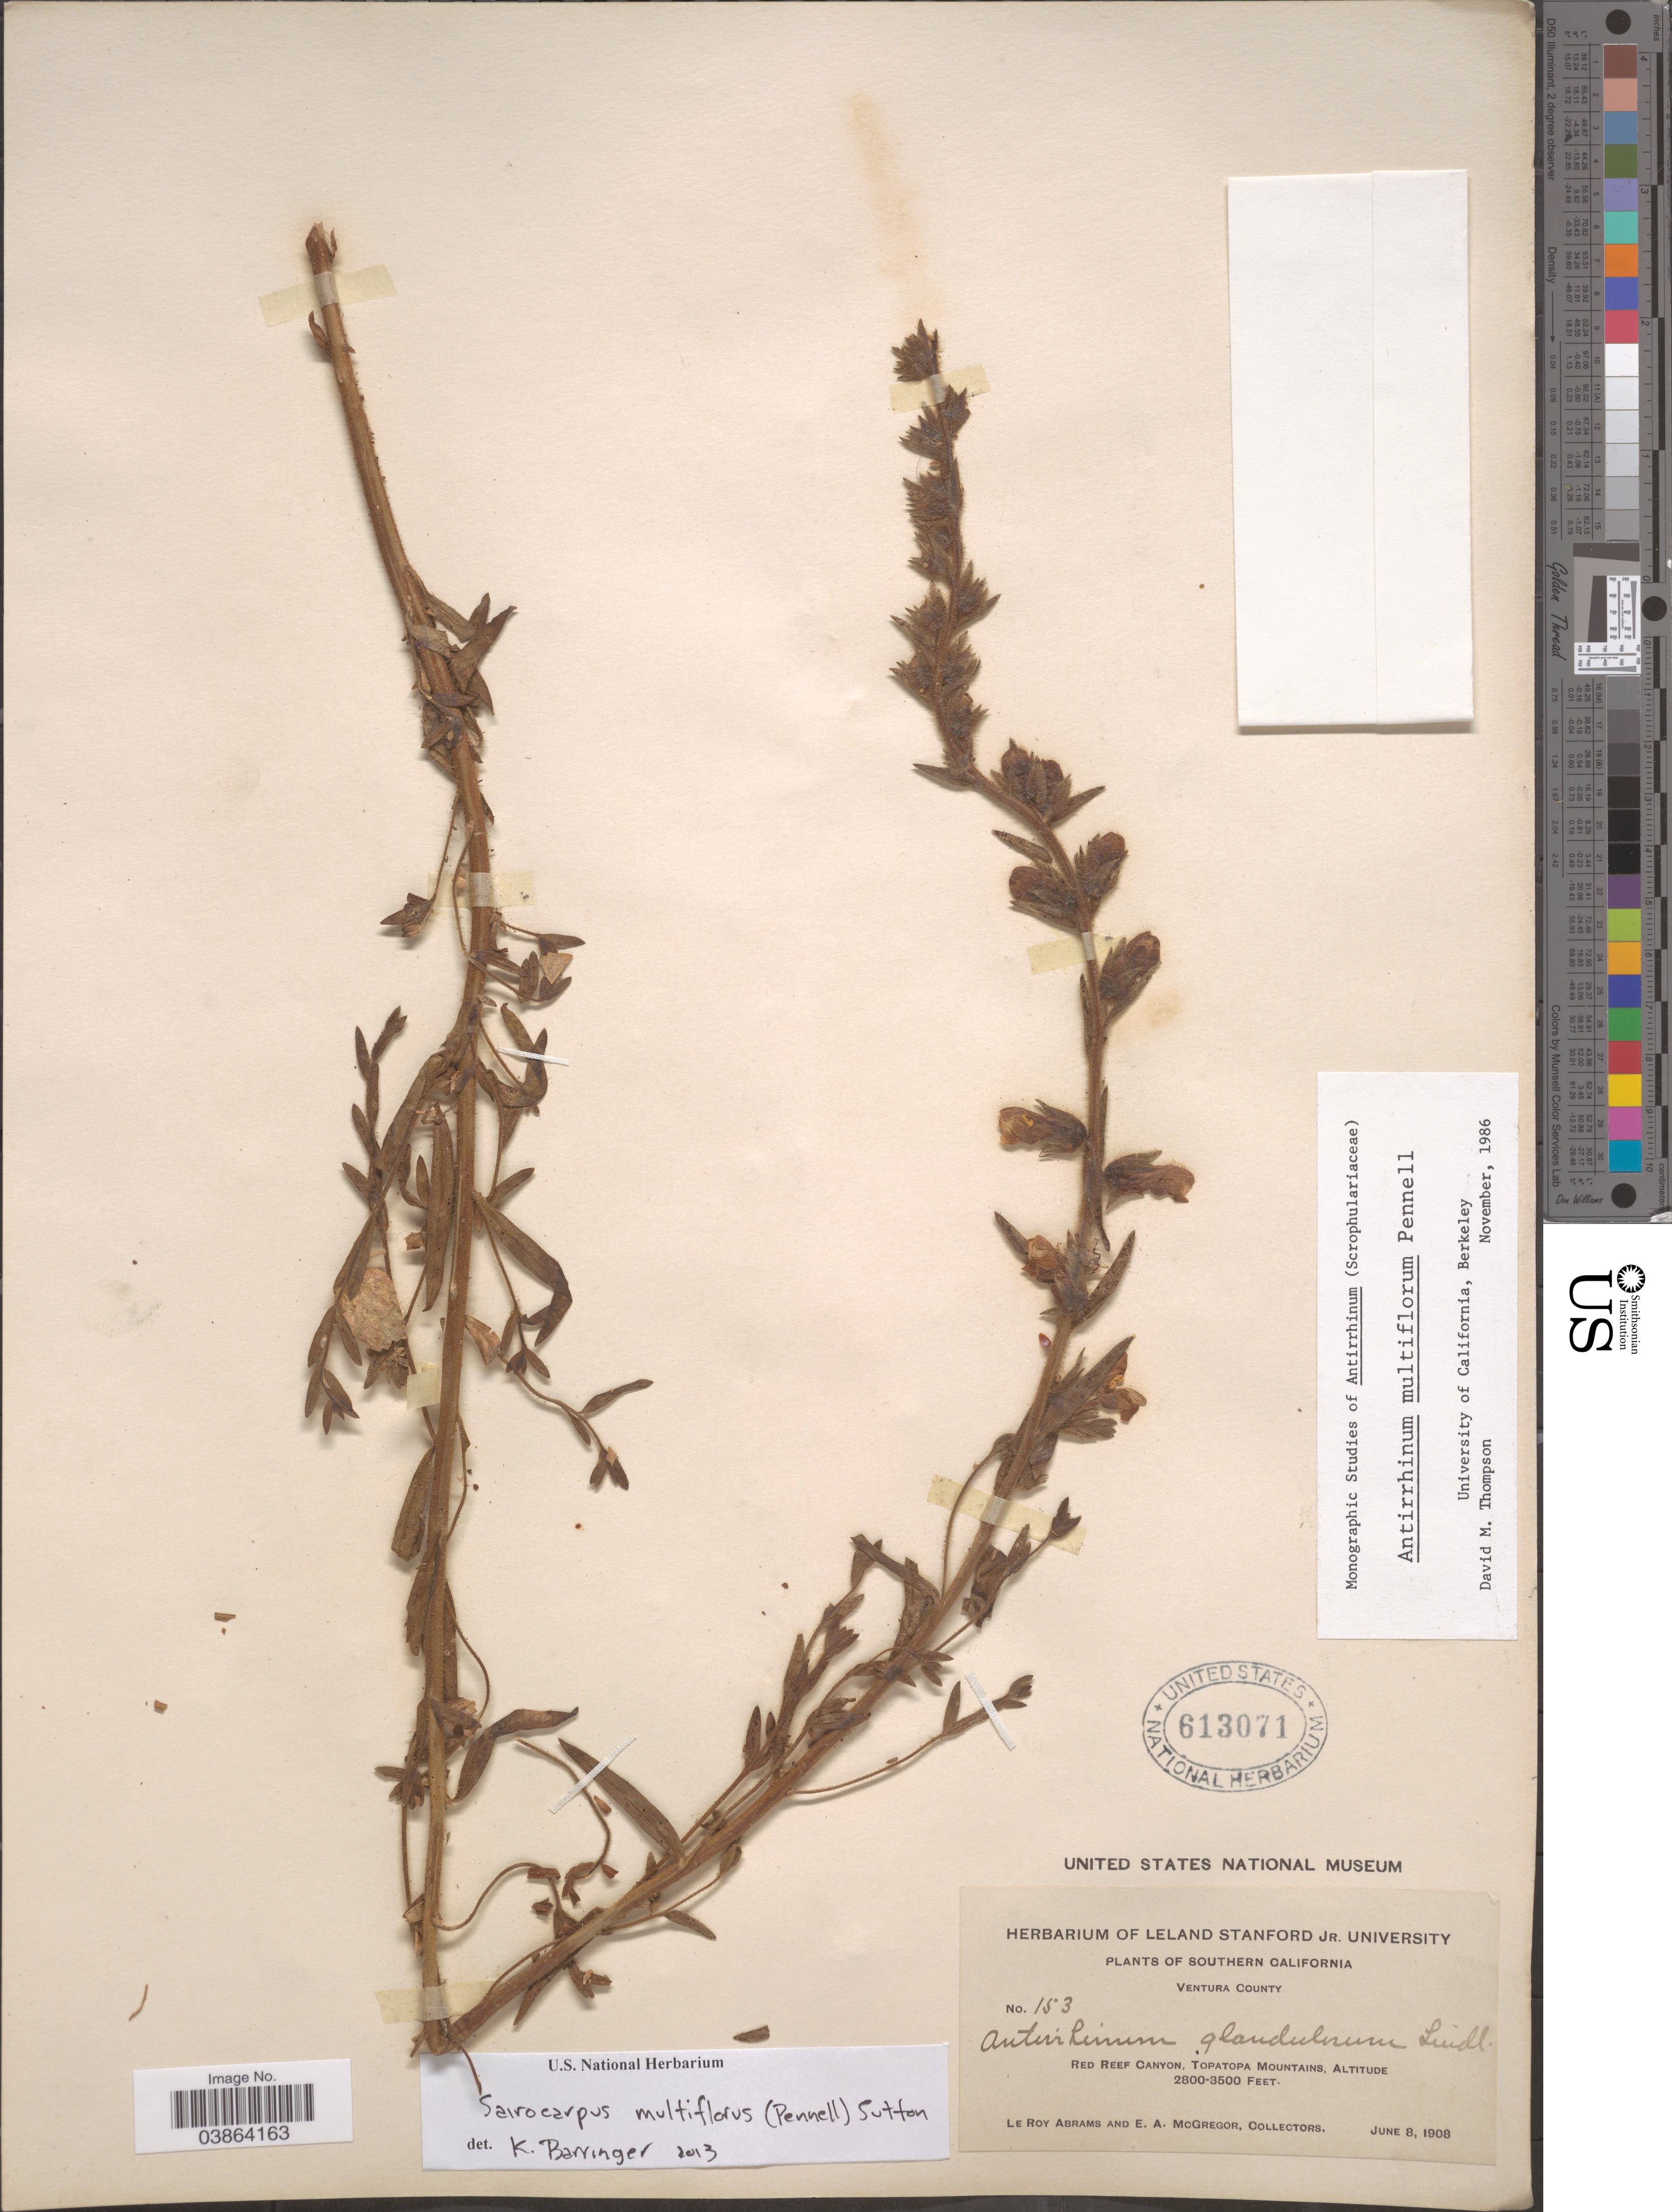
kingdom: Plantae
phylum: Tracheophyta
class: Magnoliopsida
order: Lamiales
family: Plantaginaceae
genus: Sairocarpus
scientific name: Sairocarpus multiflorus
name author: (Pennell) D.A. Sutton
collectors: L. Abrams & E. A. McGregor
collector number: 153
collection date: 1908-06-08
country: United States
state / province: California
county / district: Ventura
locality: Southern California. Ventura County. Red Reef Canyon, Topatopa Mountains.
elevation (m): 853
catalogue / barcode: US 613071